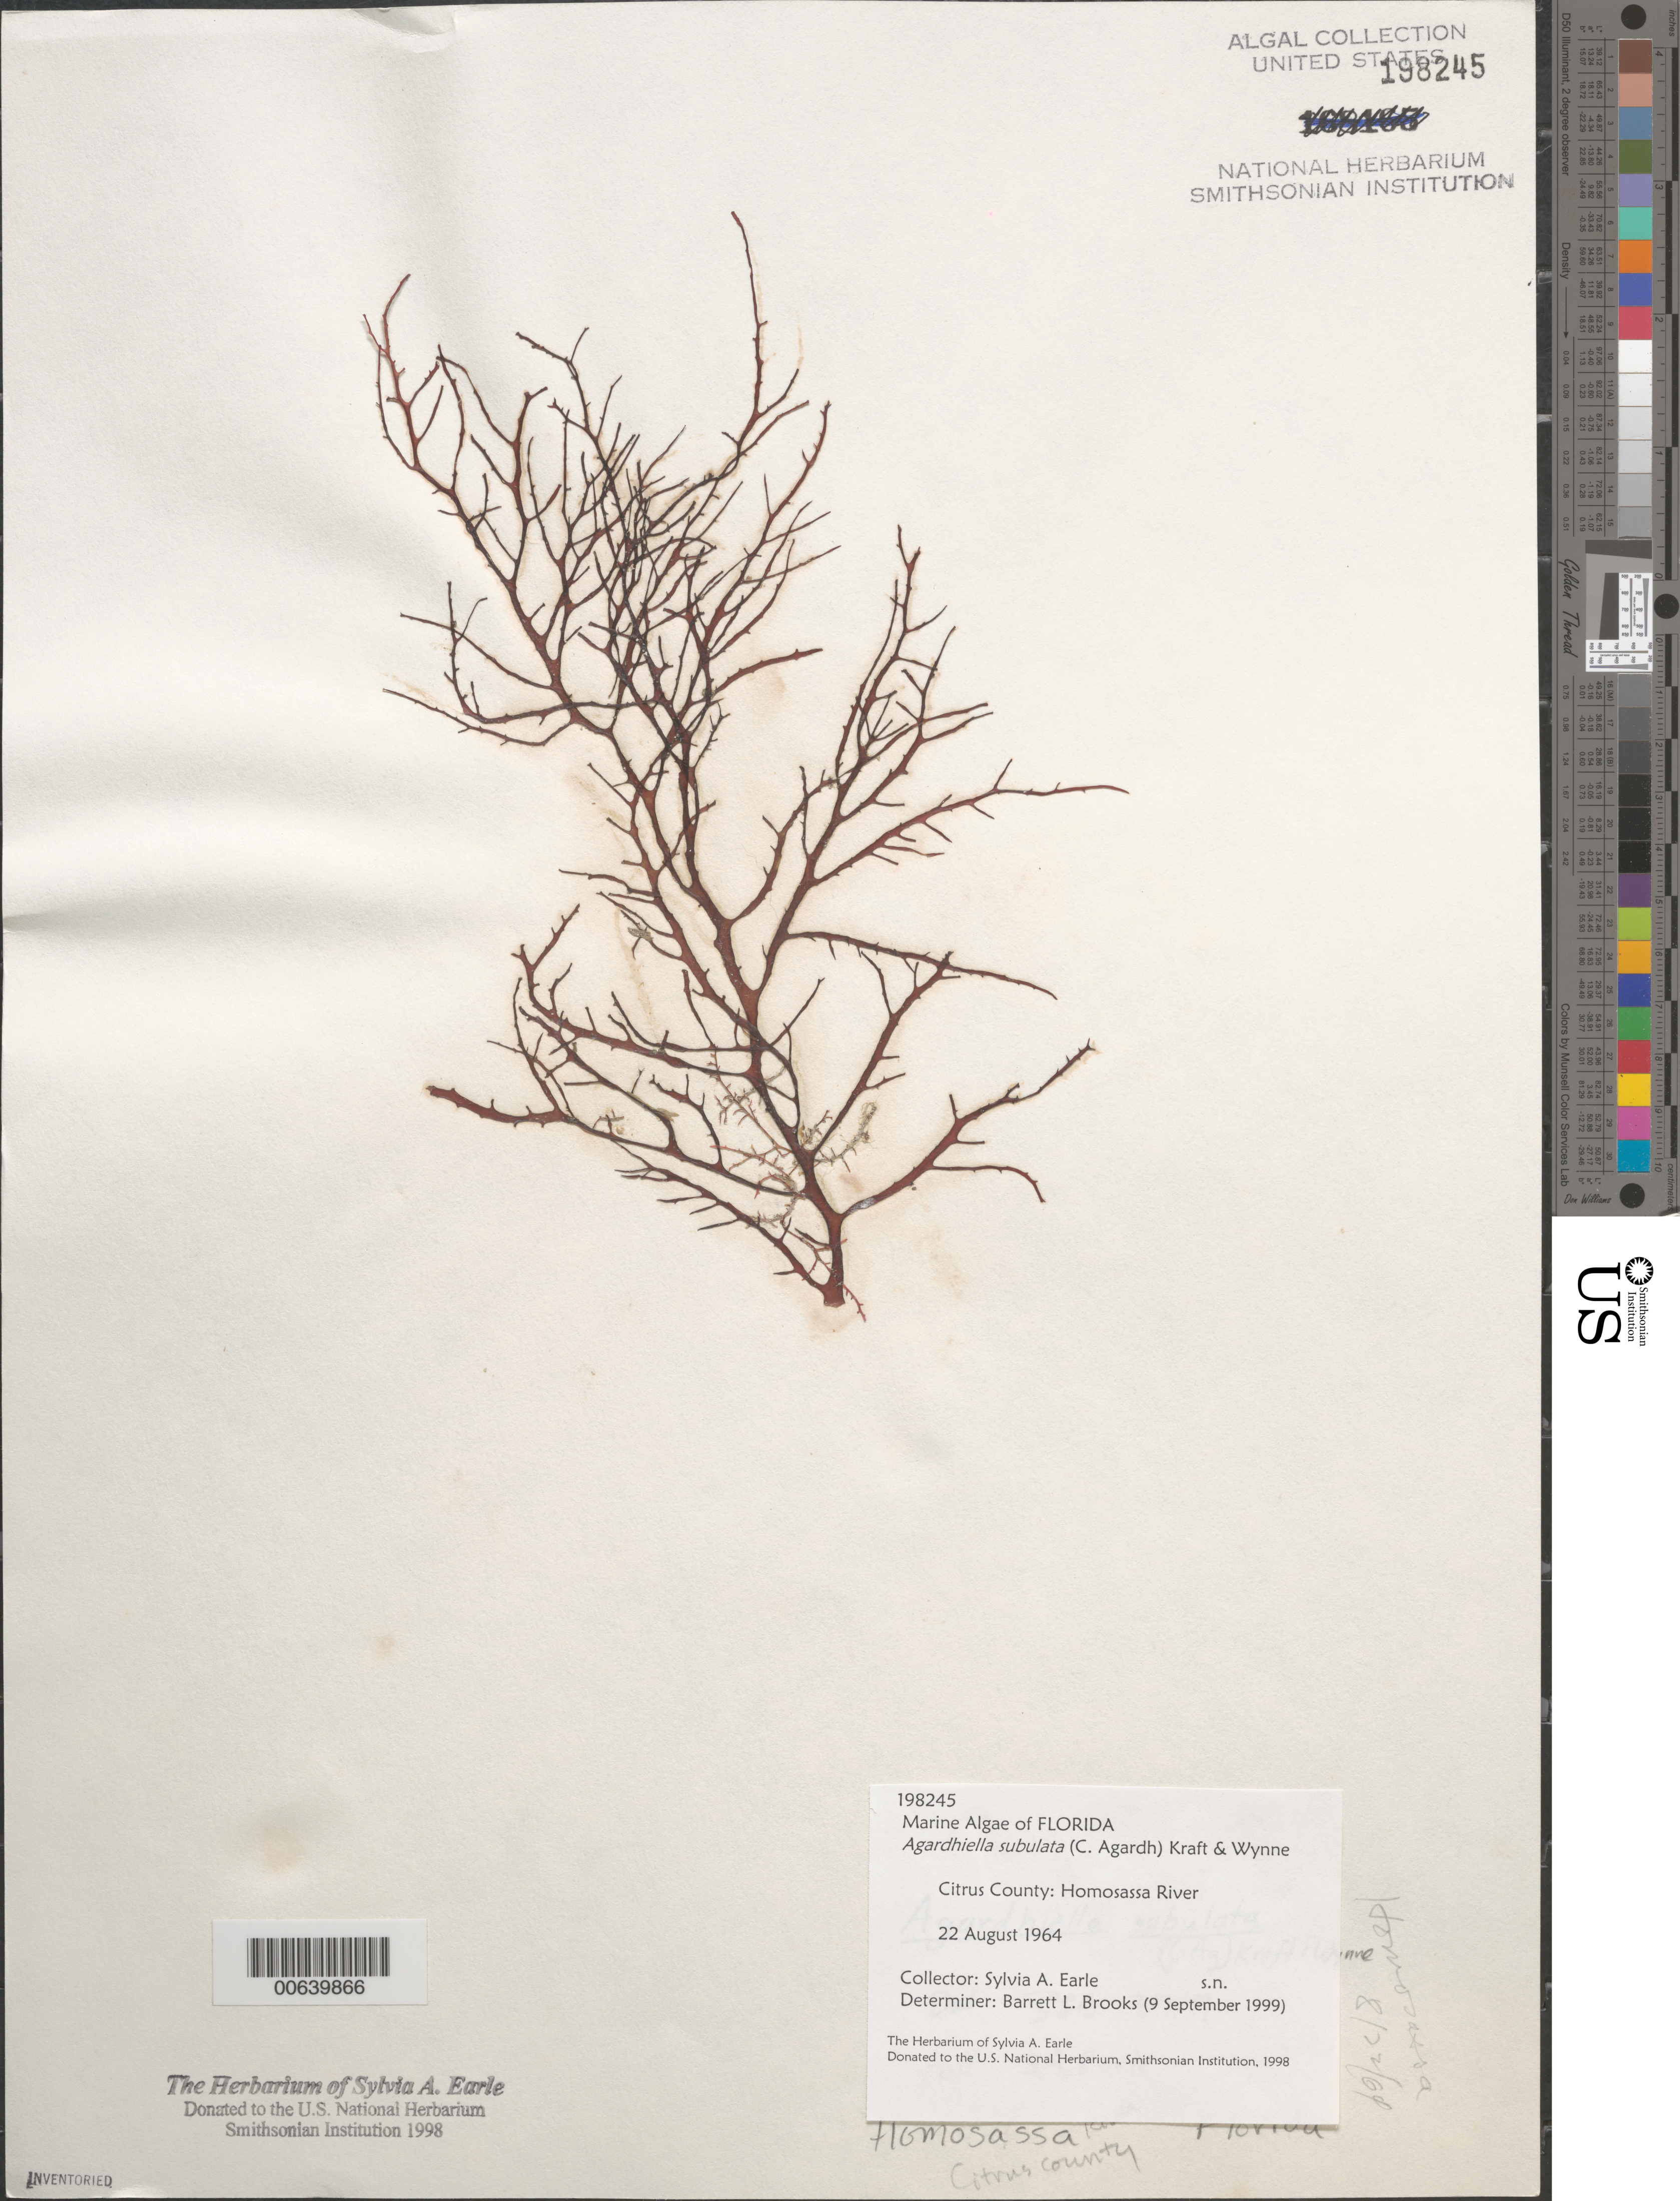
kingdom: Plantae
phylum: Rhodophyta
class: Florideophyceae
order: Gigartinales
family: Solieriaceae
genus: Agardhiella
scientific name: Agardhiella subulata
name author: (C. Agardh) G.T.Kraft & M.J. Wynne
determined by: Brooks, B. L., (BOT), Smithsonian Institution - National Museum of Natural History (UNITED STATES)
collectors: S. A. Earle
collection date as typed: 22 Aug 1964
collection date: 1964-08-22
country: United States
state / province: Florida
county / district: Citrus County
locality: Homosassa River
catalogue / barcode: US 198245